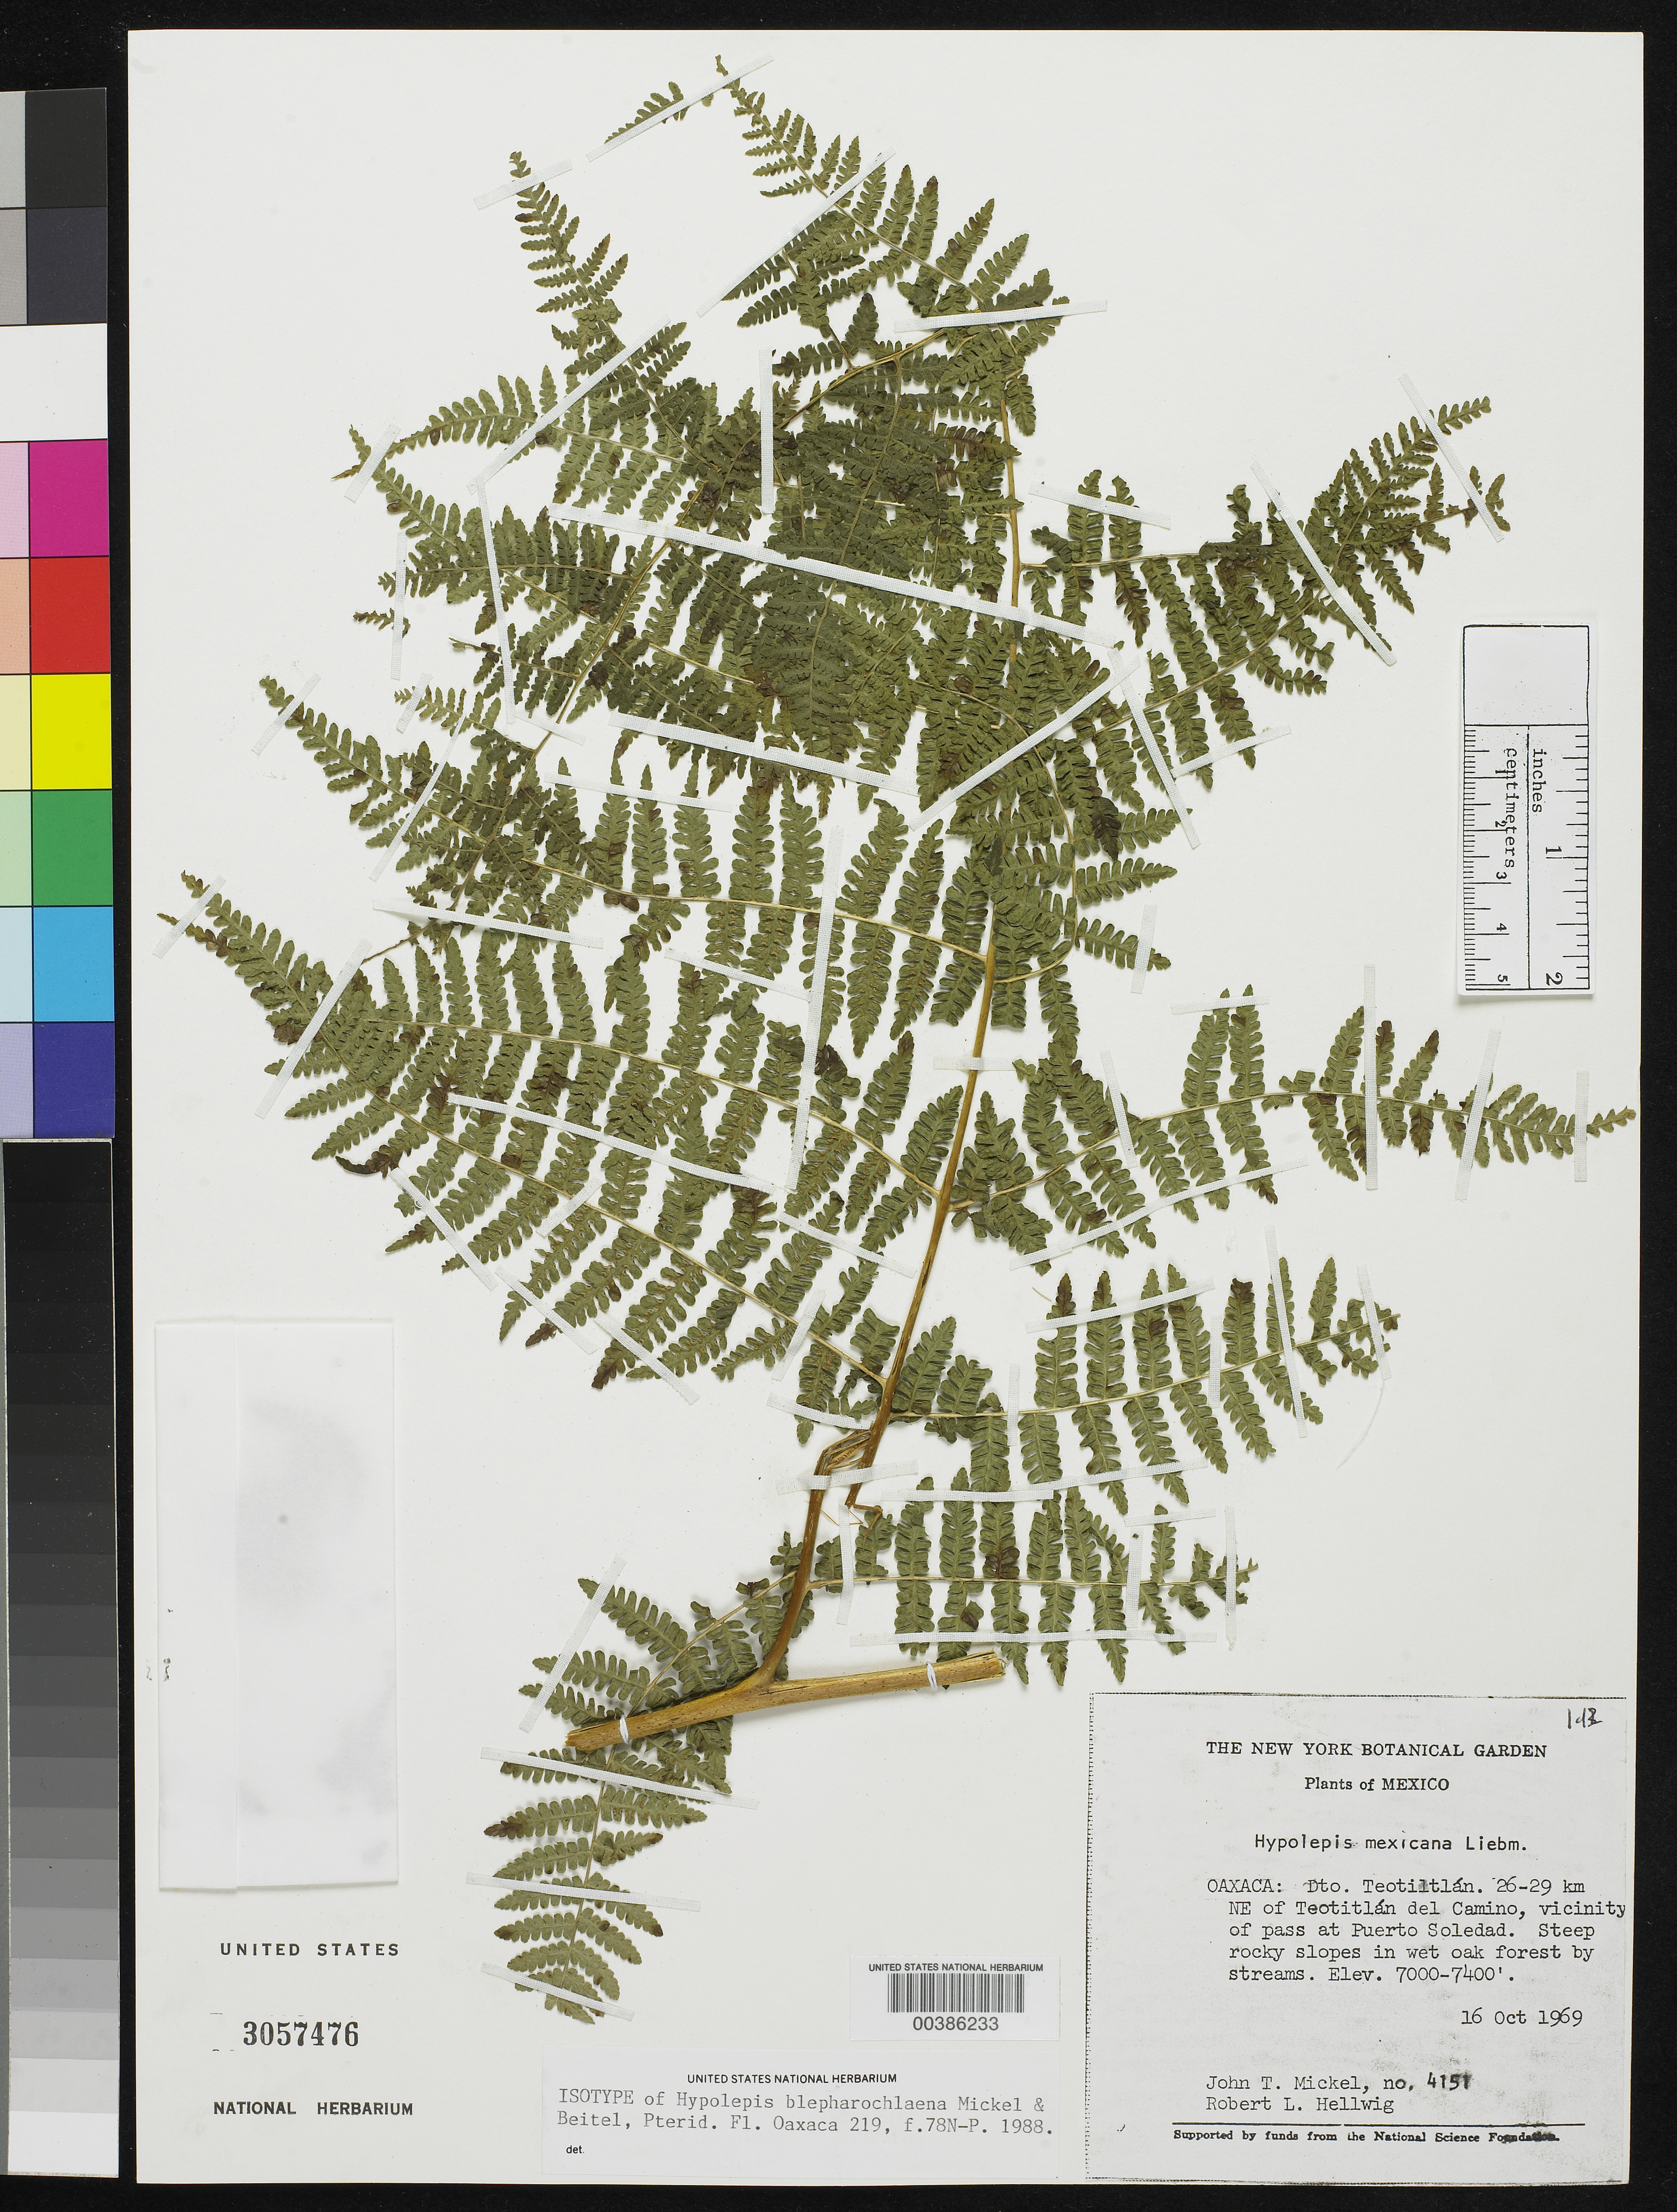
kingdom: Plantae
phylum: Tracheophyta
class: Polypodiopsida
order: Polypodiales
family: Dennstaedtiaceae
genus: Hypolepis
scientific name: Hypolepis blepharochlaena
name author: Mickel & Beitel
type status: Isotype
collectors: J. T. Mickel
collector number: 4151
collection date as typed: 16 Oct 1969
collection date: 1969-10-16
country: Mexico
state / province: Oaxaca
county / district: Teotiltlan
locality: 26-29 km NE of Teotitlan del Camino, vicinity of pass at Puerto Soledad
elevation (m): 2134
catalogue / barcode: US 3057476